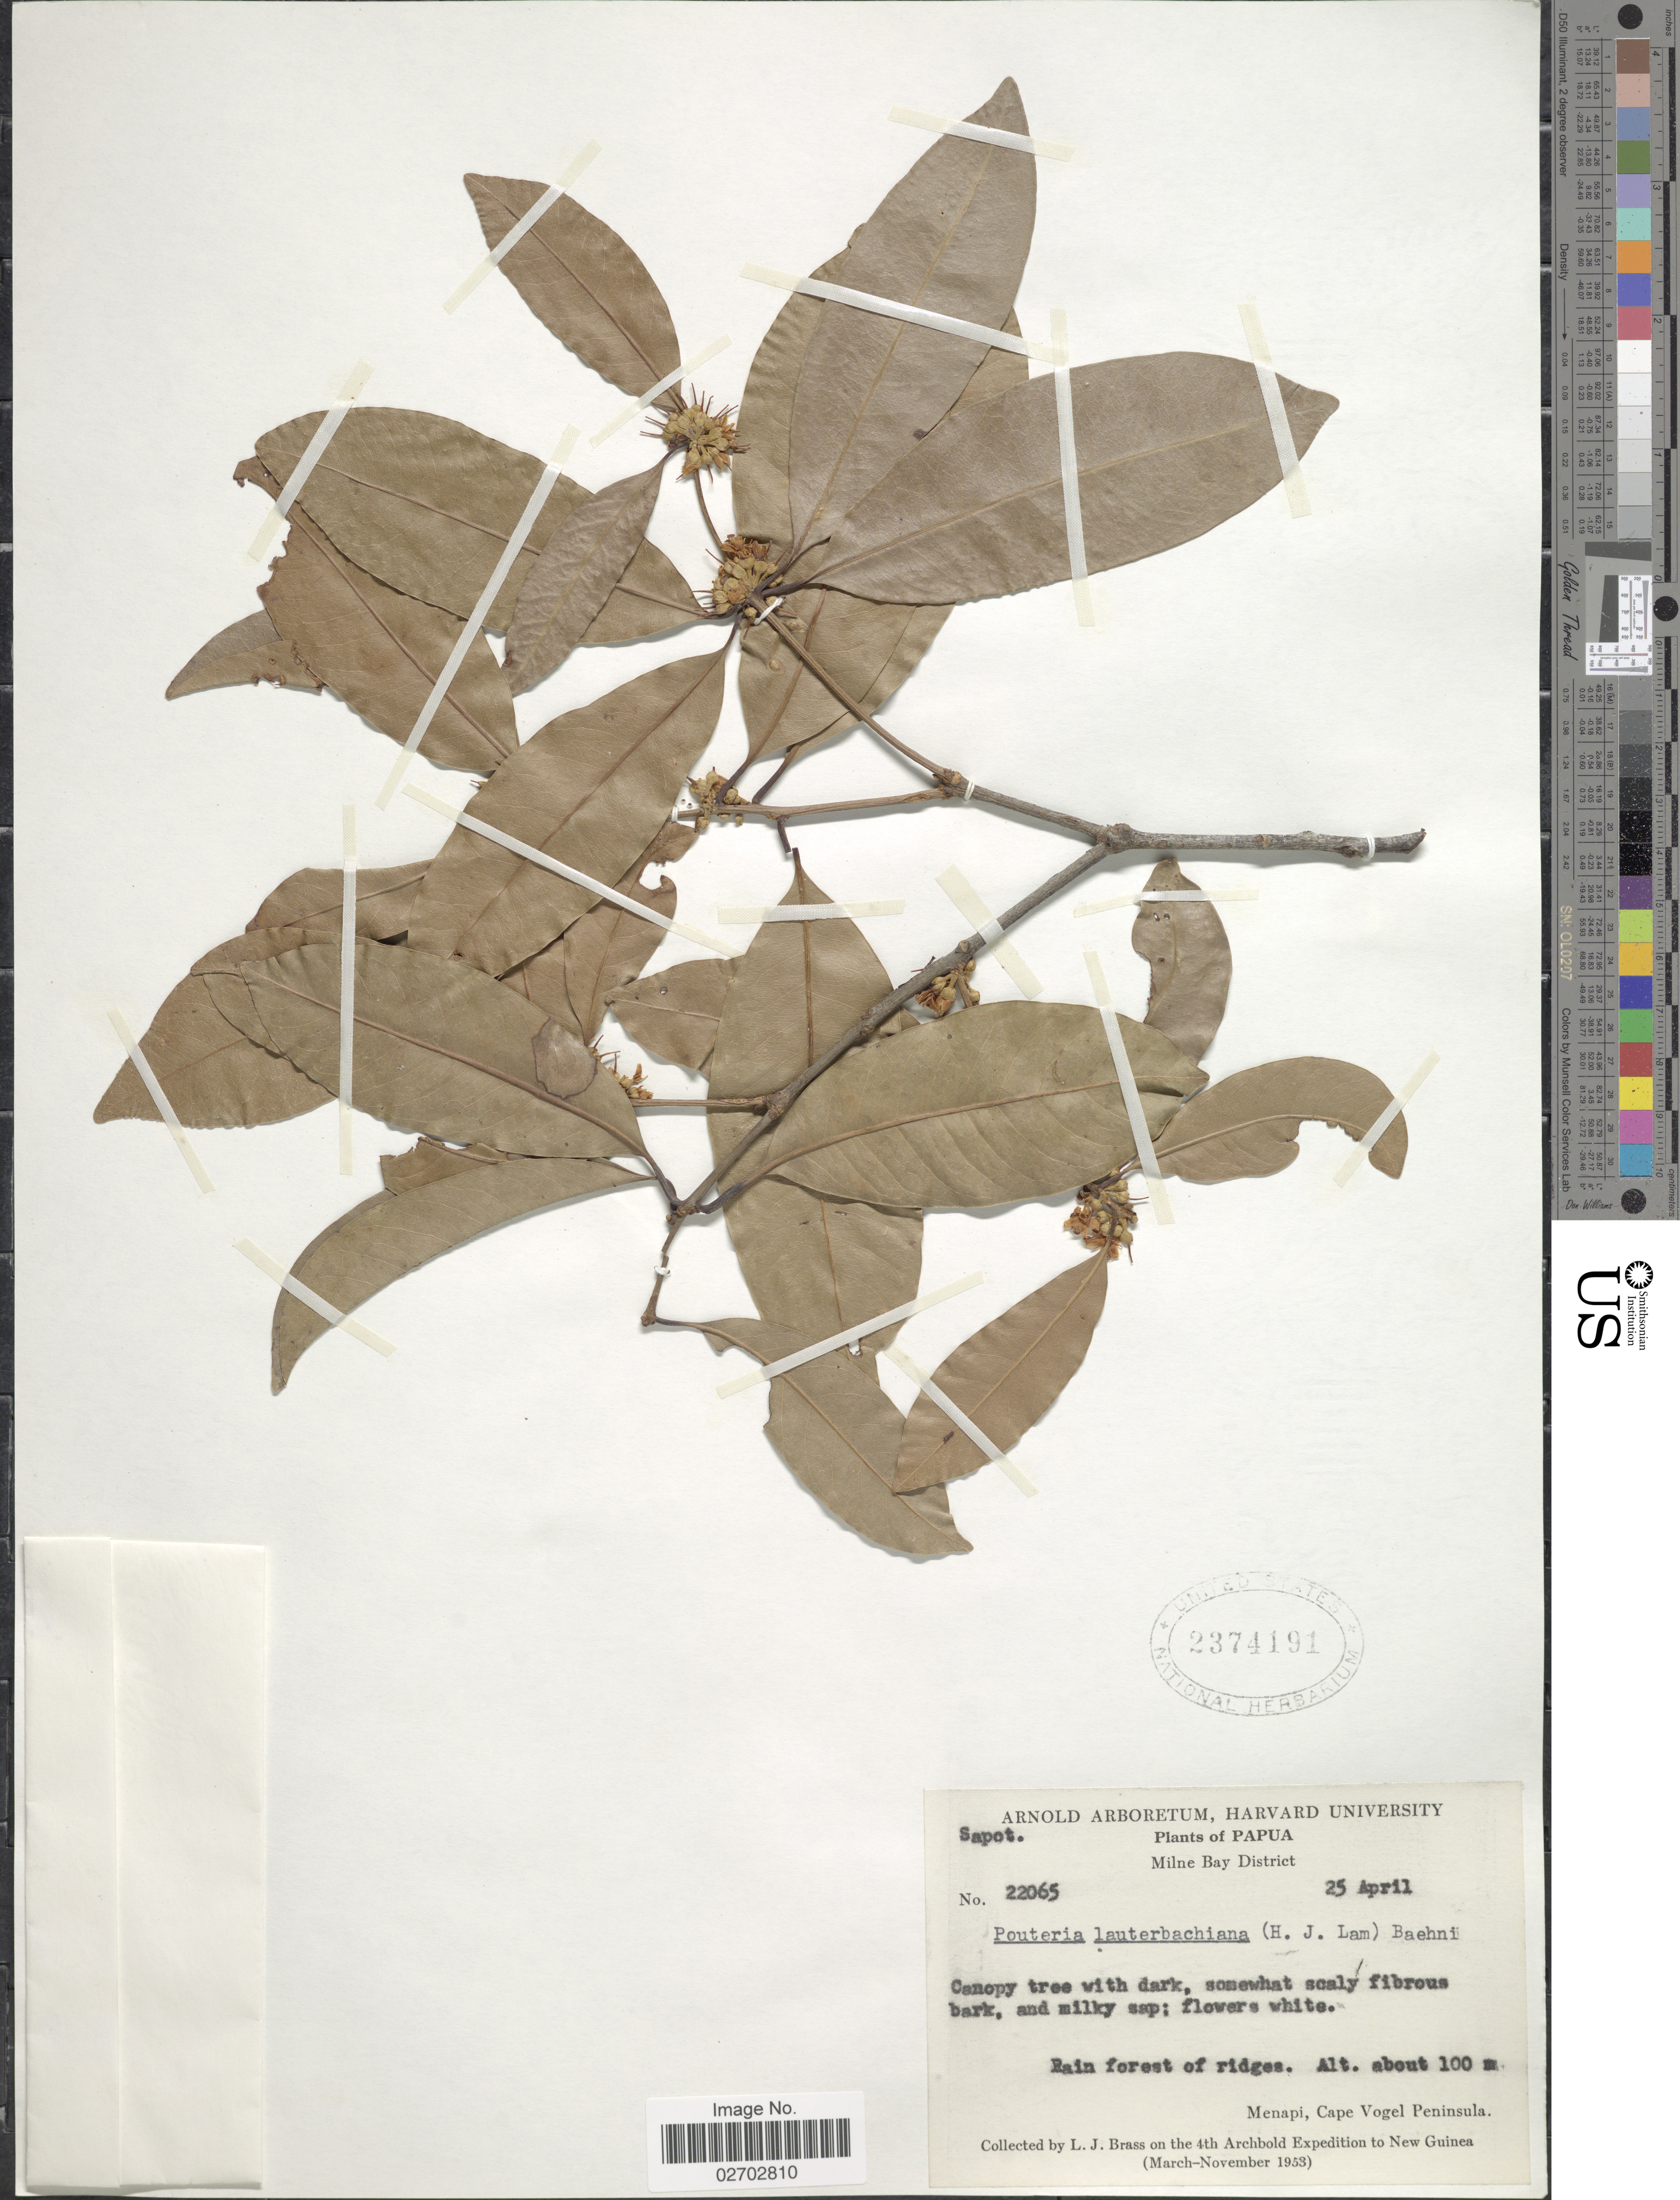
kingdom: Plantae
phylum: Tracheophyta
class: Magnoliopsida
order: Ericales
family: Sapotaceae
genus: Pouteria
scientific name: Pouteria lauterbachiana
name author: (H.J. Lam) Baehni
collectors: L. J. Brass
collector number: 22065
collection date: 1953-04-25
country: Papua New Guinea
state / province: Milne Bay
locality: Papua. New Guinea. Menapi, Cape Vogel Peninsula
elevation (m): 100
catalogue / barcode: US 2374191